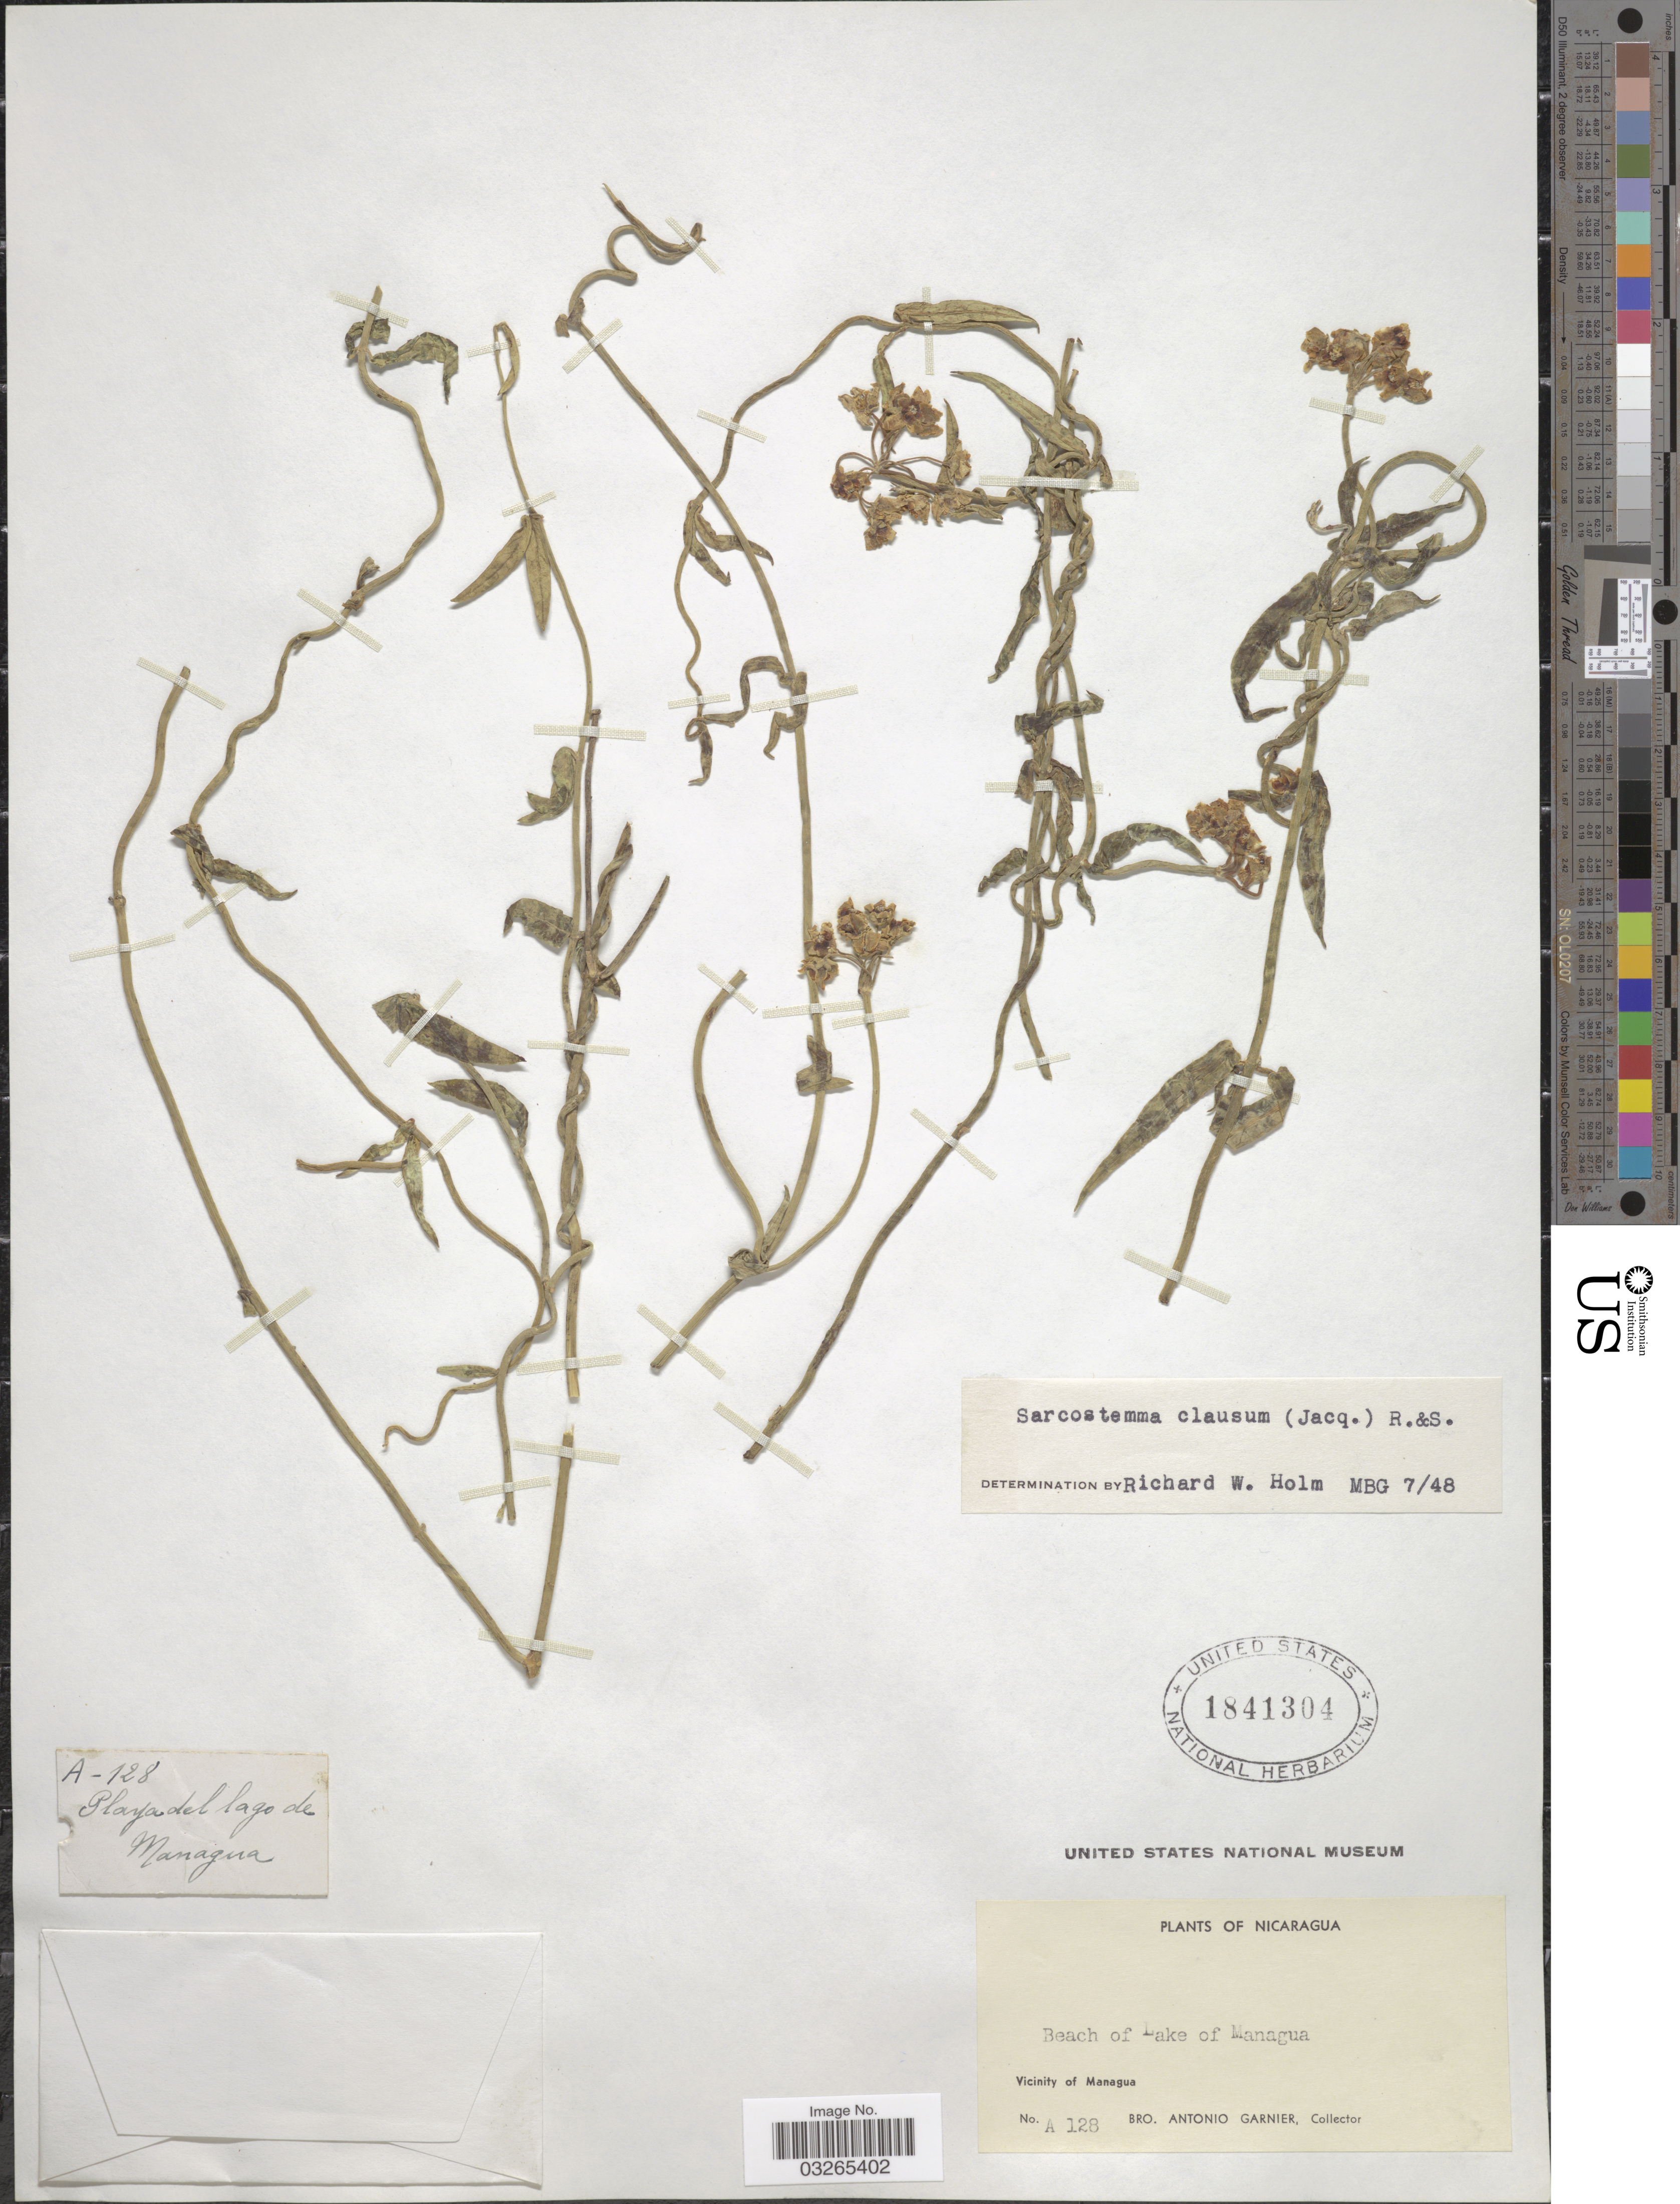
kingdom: Plantae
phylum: Tracheophyta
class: Magnoliopsida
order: Gentianales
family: Apocynaceae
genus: Sarcostemma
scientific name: Sarcostemma clausum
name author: (Jacq.) Schult.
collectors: Bro. A. Garnier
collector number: A128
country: Nicaragua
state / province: Managua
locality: Playa del lago de Managua. Beach of Lake of Managua. Vicinity of Managua.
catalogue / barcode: US 1841304